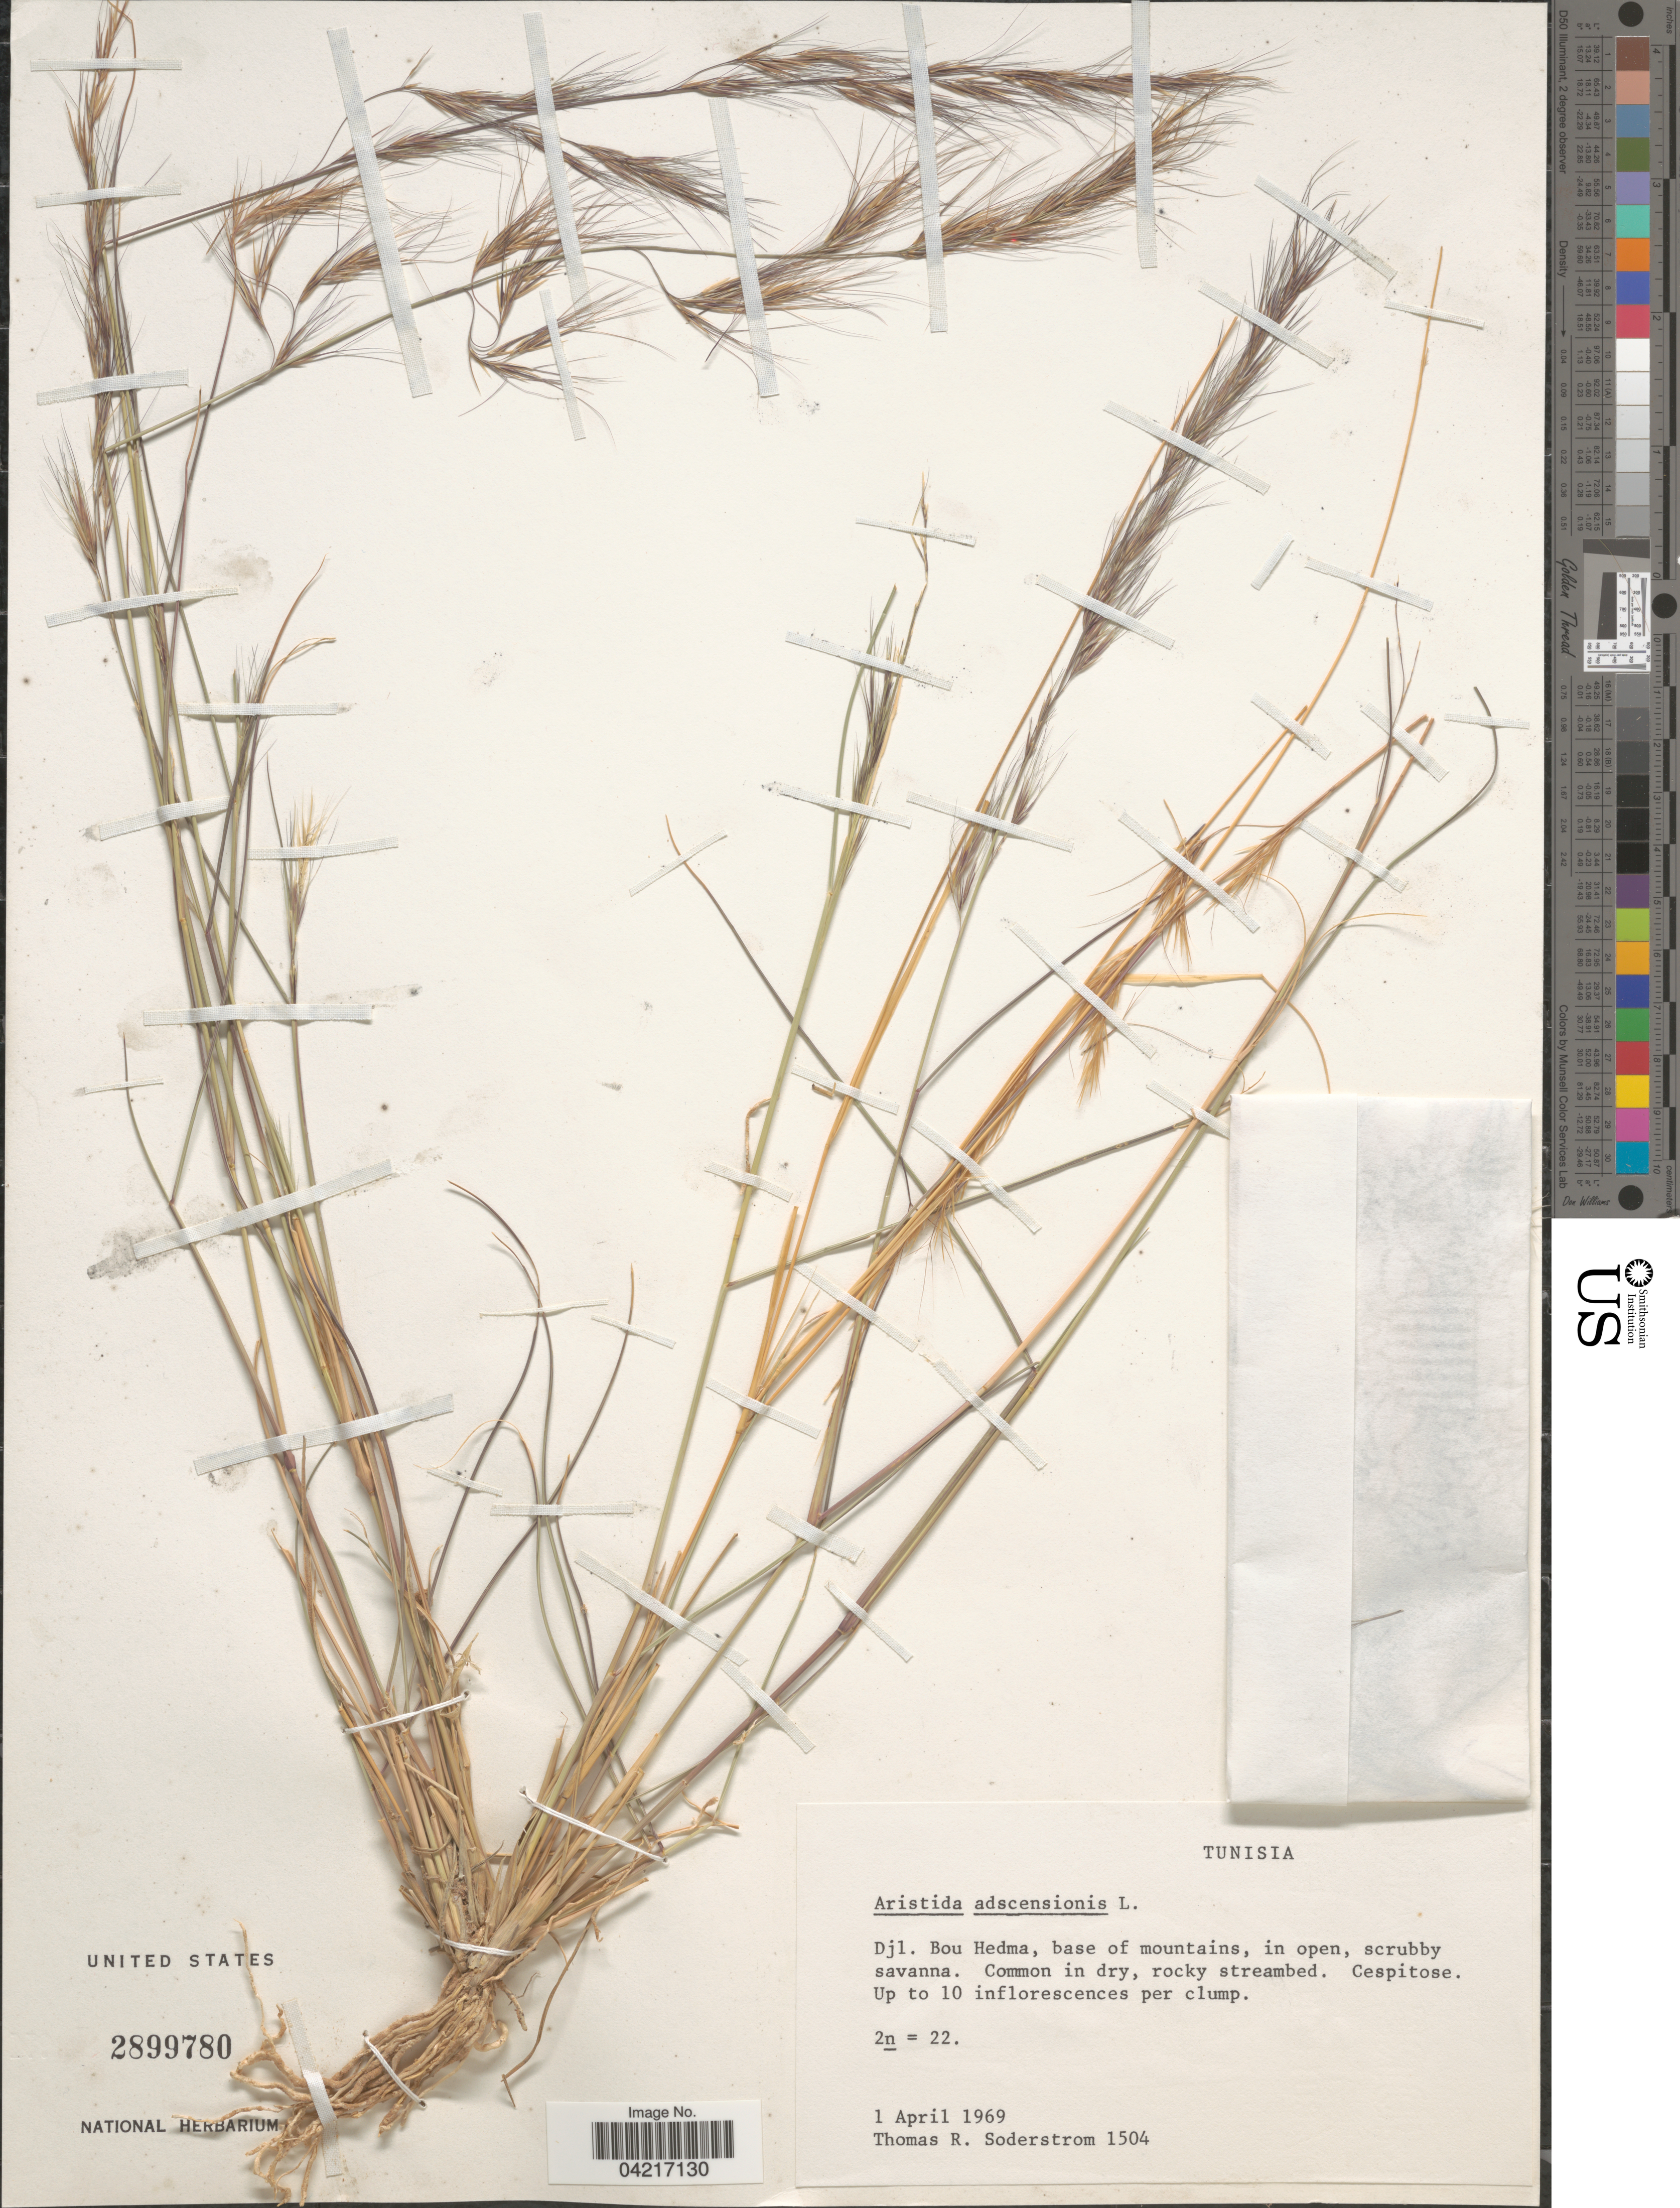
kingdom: Plantae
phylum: Tracheophyta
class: Liliopsida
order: Poales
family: Poaceae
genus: Aristida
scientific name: Aristida adscensionis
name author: L.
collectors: T. R. Soderstrom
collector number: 1504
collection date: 1969-04-01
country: Tunisia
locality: Djl. Bou Hedma, base of mountains, in open, scrubby savanna. Common in dry, rocky steambed.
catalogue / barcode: US 2899780